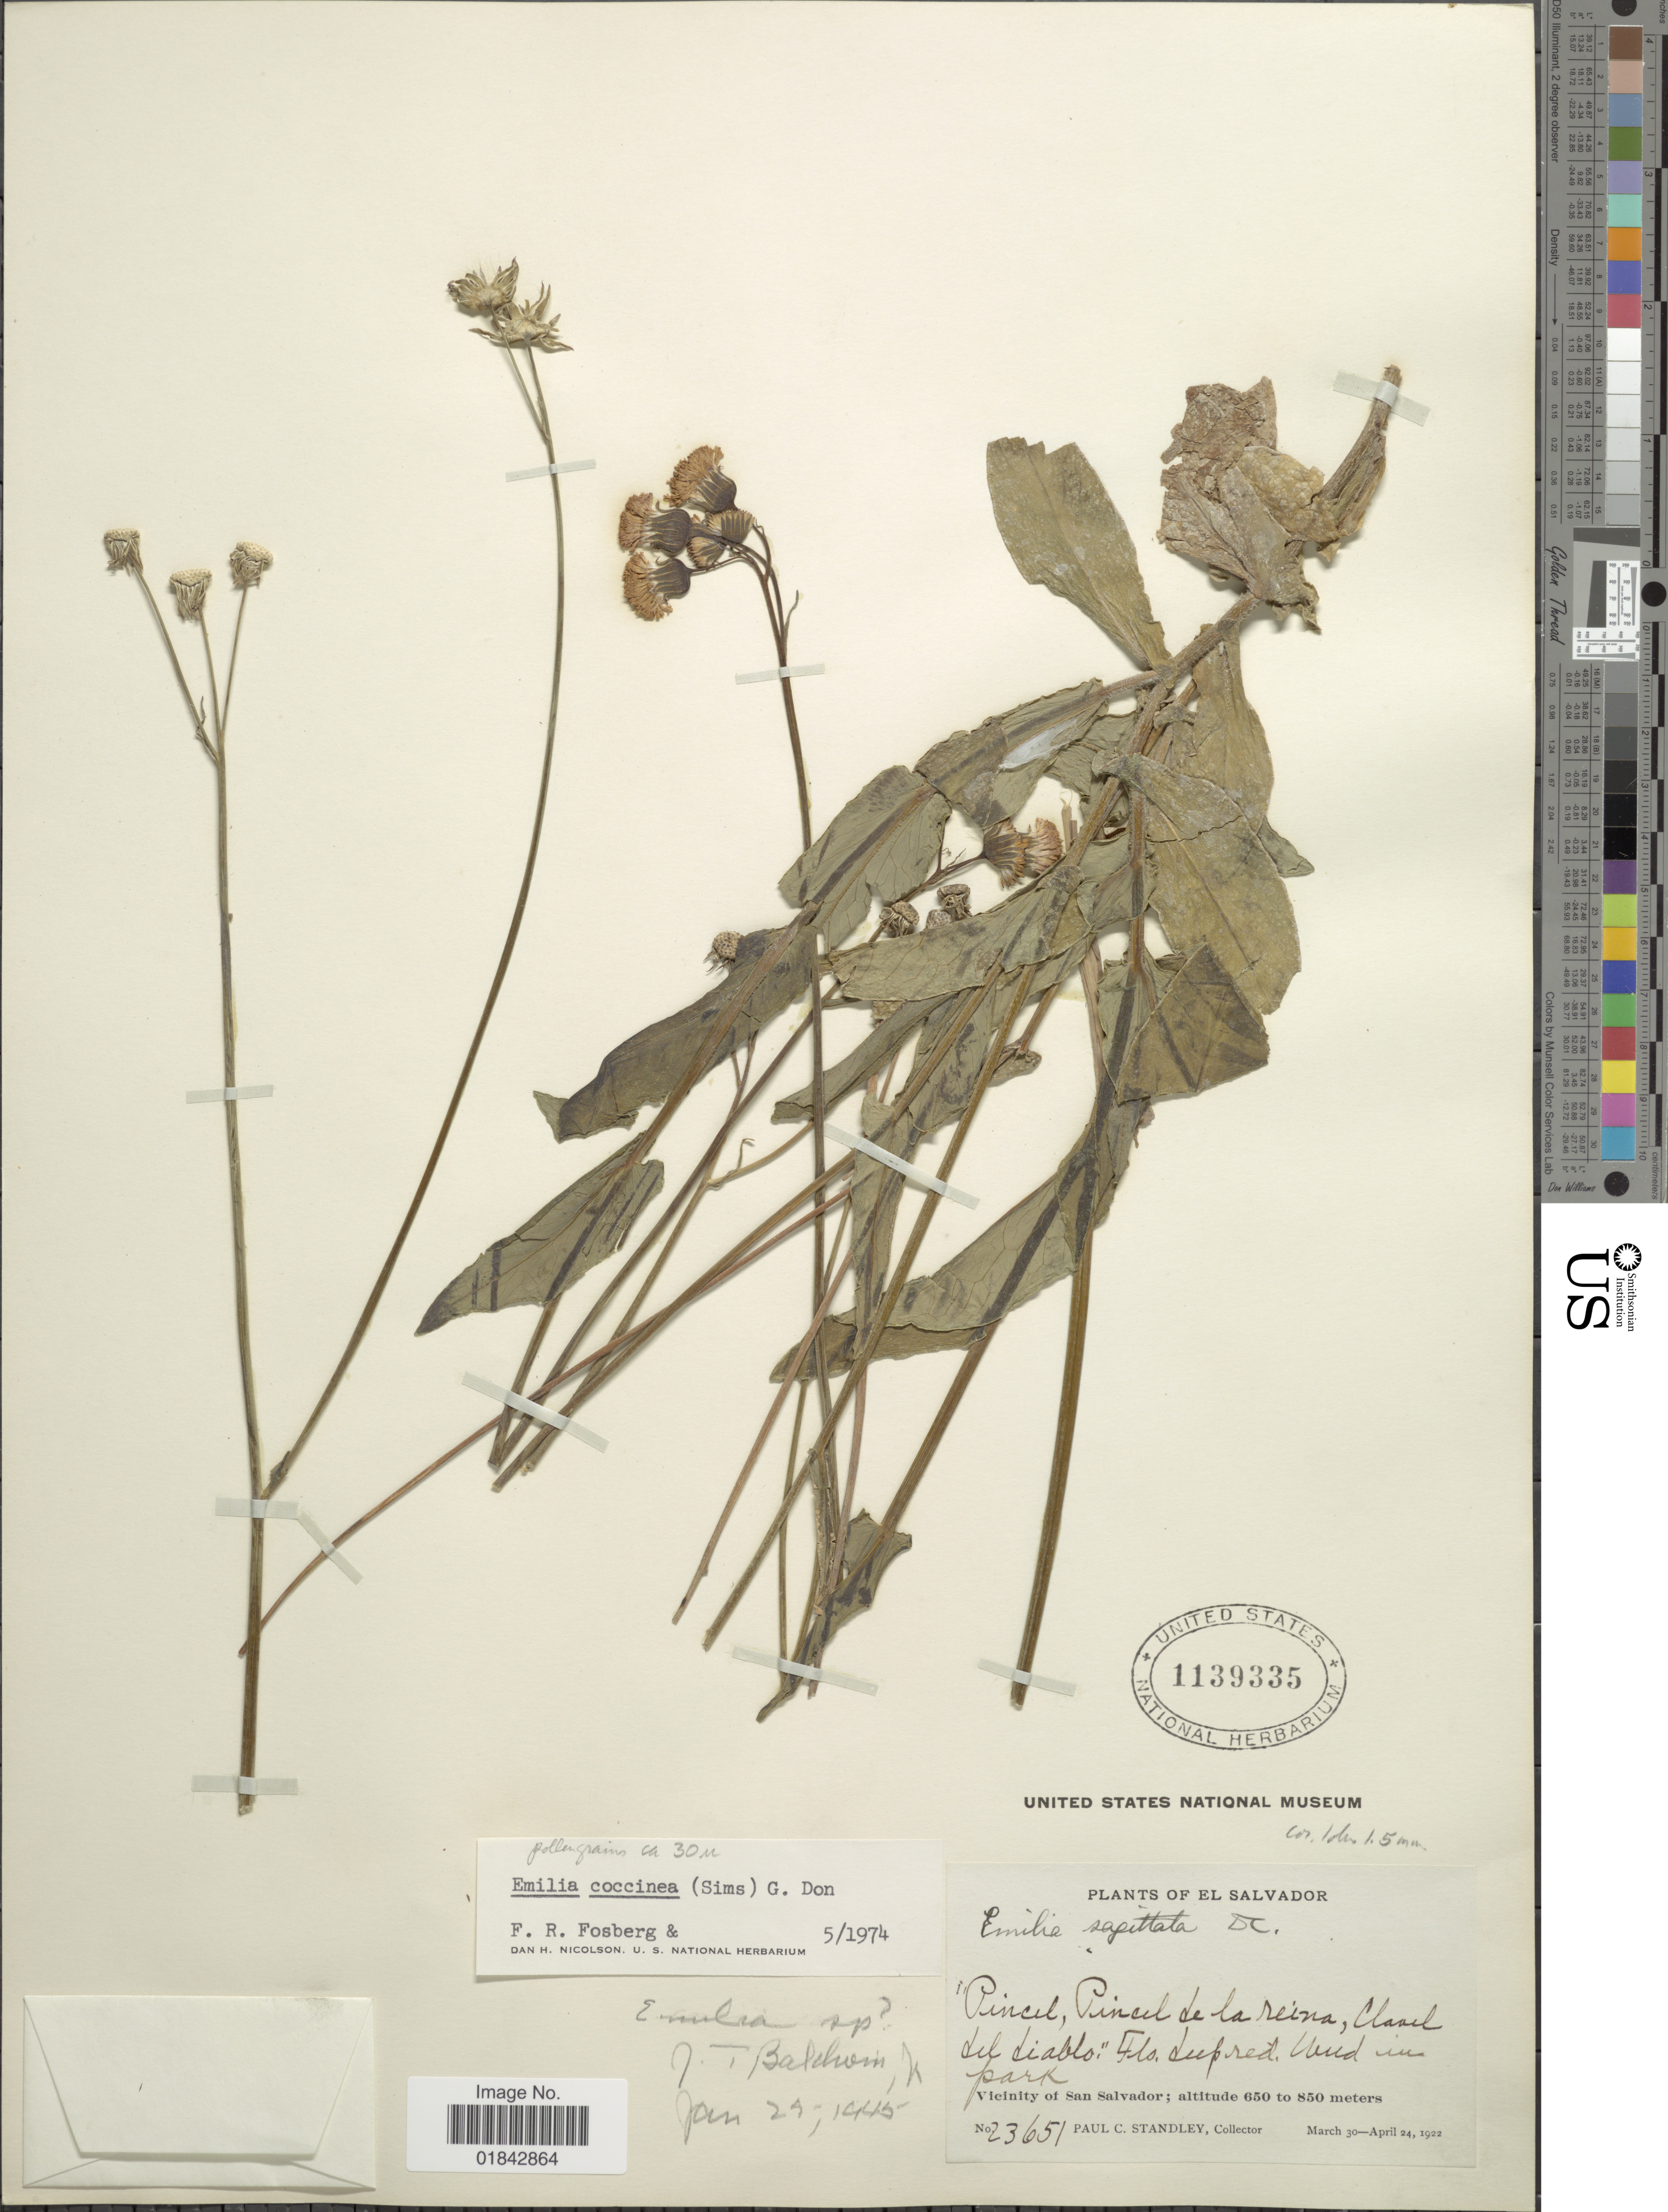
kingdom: Plantae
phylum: Tracheophyta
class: Magnoliopsida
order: Asterales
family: Asteraceae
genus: Emilia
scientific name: Emilia coccinea (Sims) Sweet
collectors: P. C. Standley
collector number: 23651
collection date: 1922-03-30/1922-04-24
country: El Salvador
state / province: San Salvador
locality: Pincel, Pincel de la reina, Clavel del Diablo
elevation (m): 650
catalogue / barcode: US 1139335